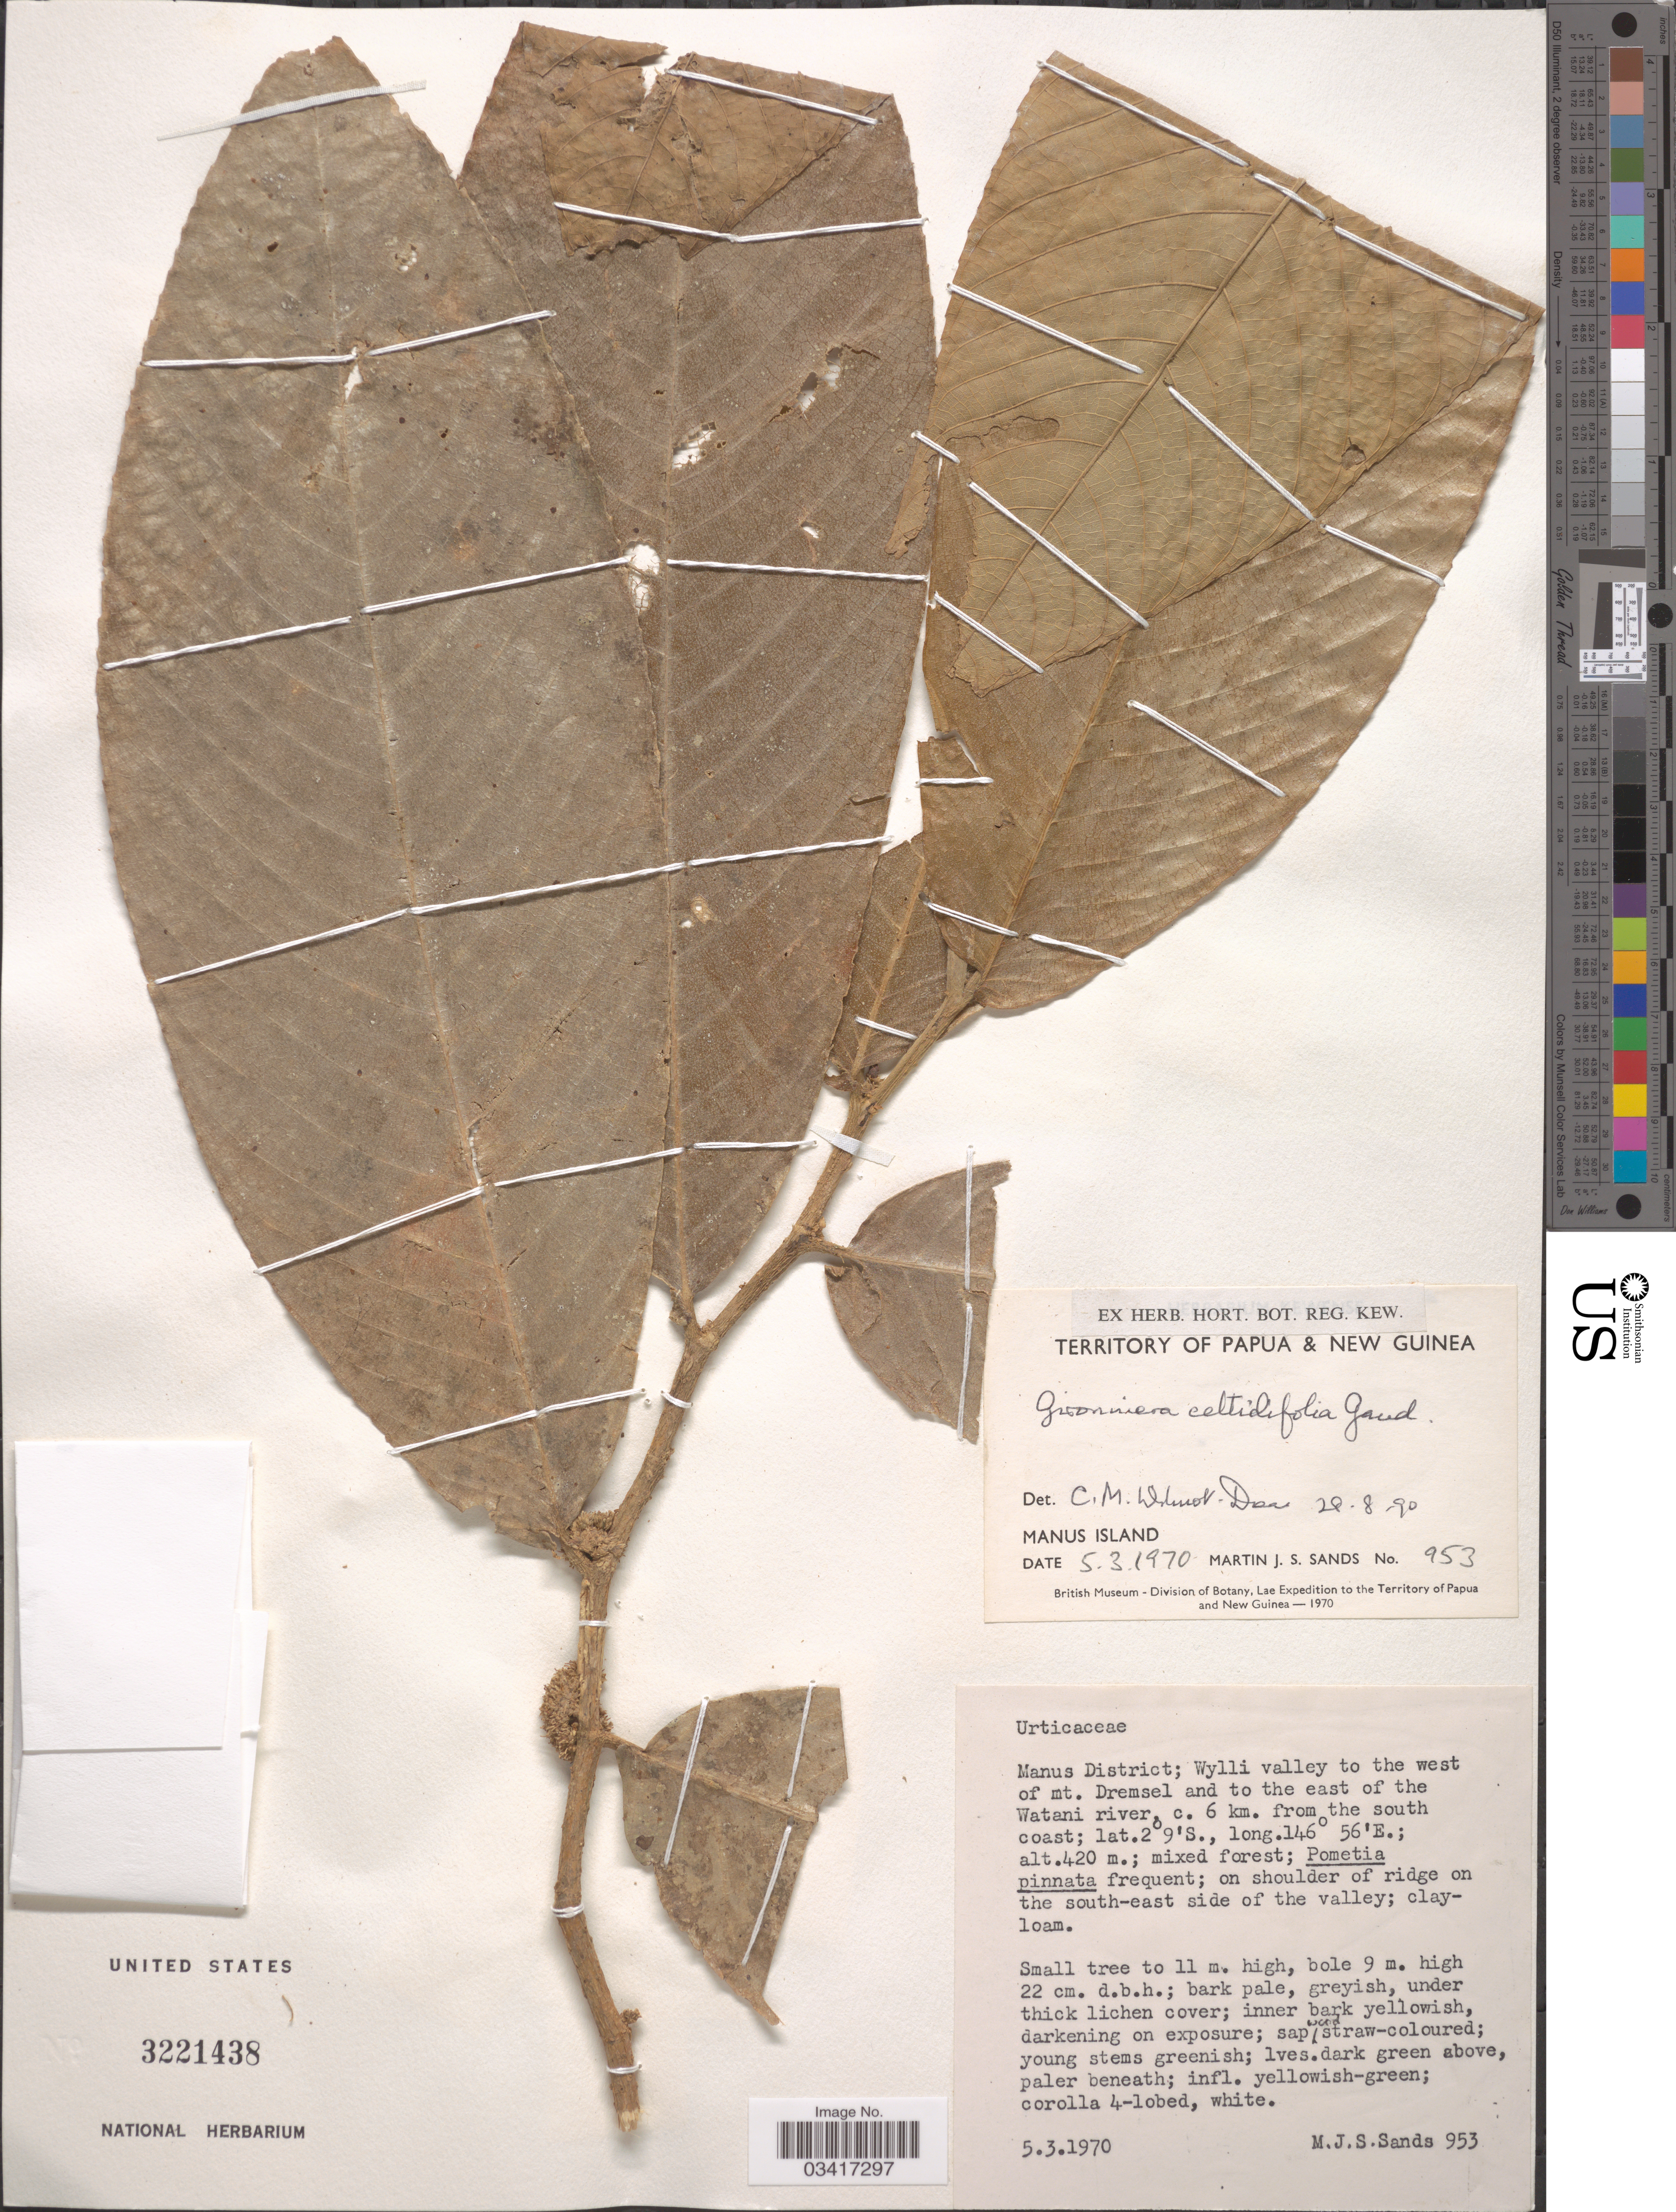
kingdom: Plantae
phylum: Tracheophyta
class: Magnoliopsida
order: Rosales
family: Cannabaceae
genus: Gironniera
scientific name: Gironniera celtidifolia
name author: Gaudich.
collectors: M. Sands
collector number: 953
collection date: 1970-03-05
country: Papua New Guinea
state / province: Manus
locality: Territory of Papua & New Guinea. Manus Island. Manus District; Wylli valley to the west of mt. Dremsel and to the east of the Watani river, c. 6 km. from the south coast.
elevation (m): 420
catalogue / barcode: US 3221438